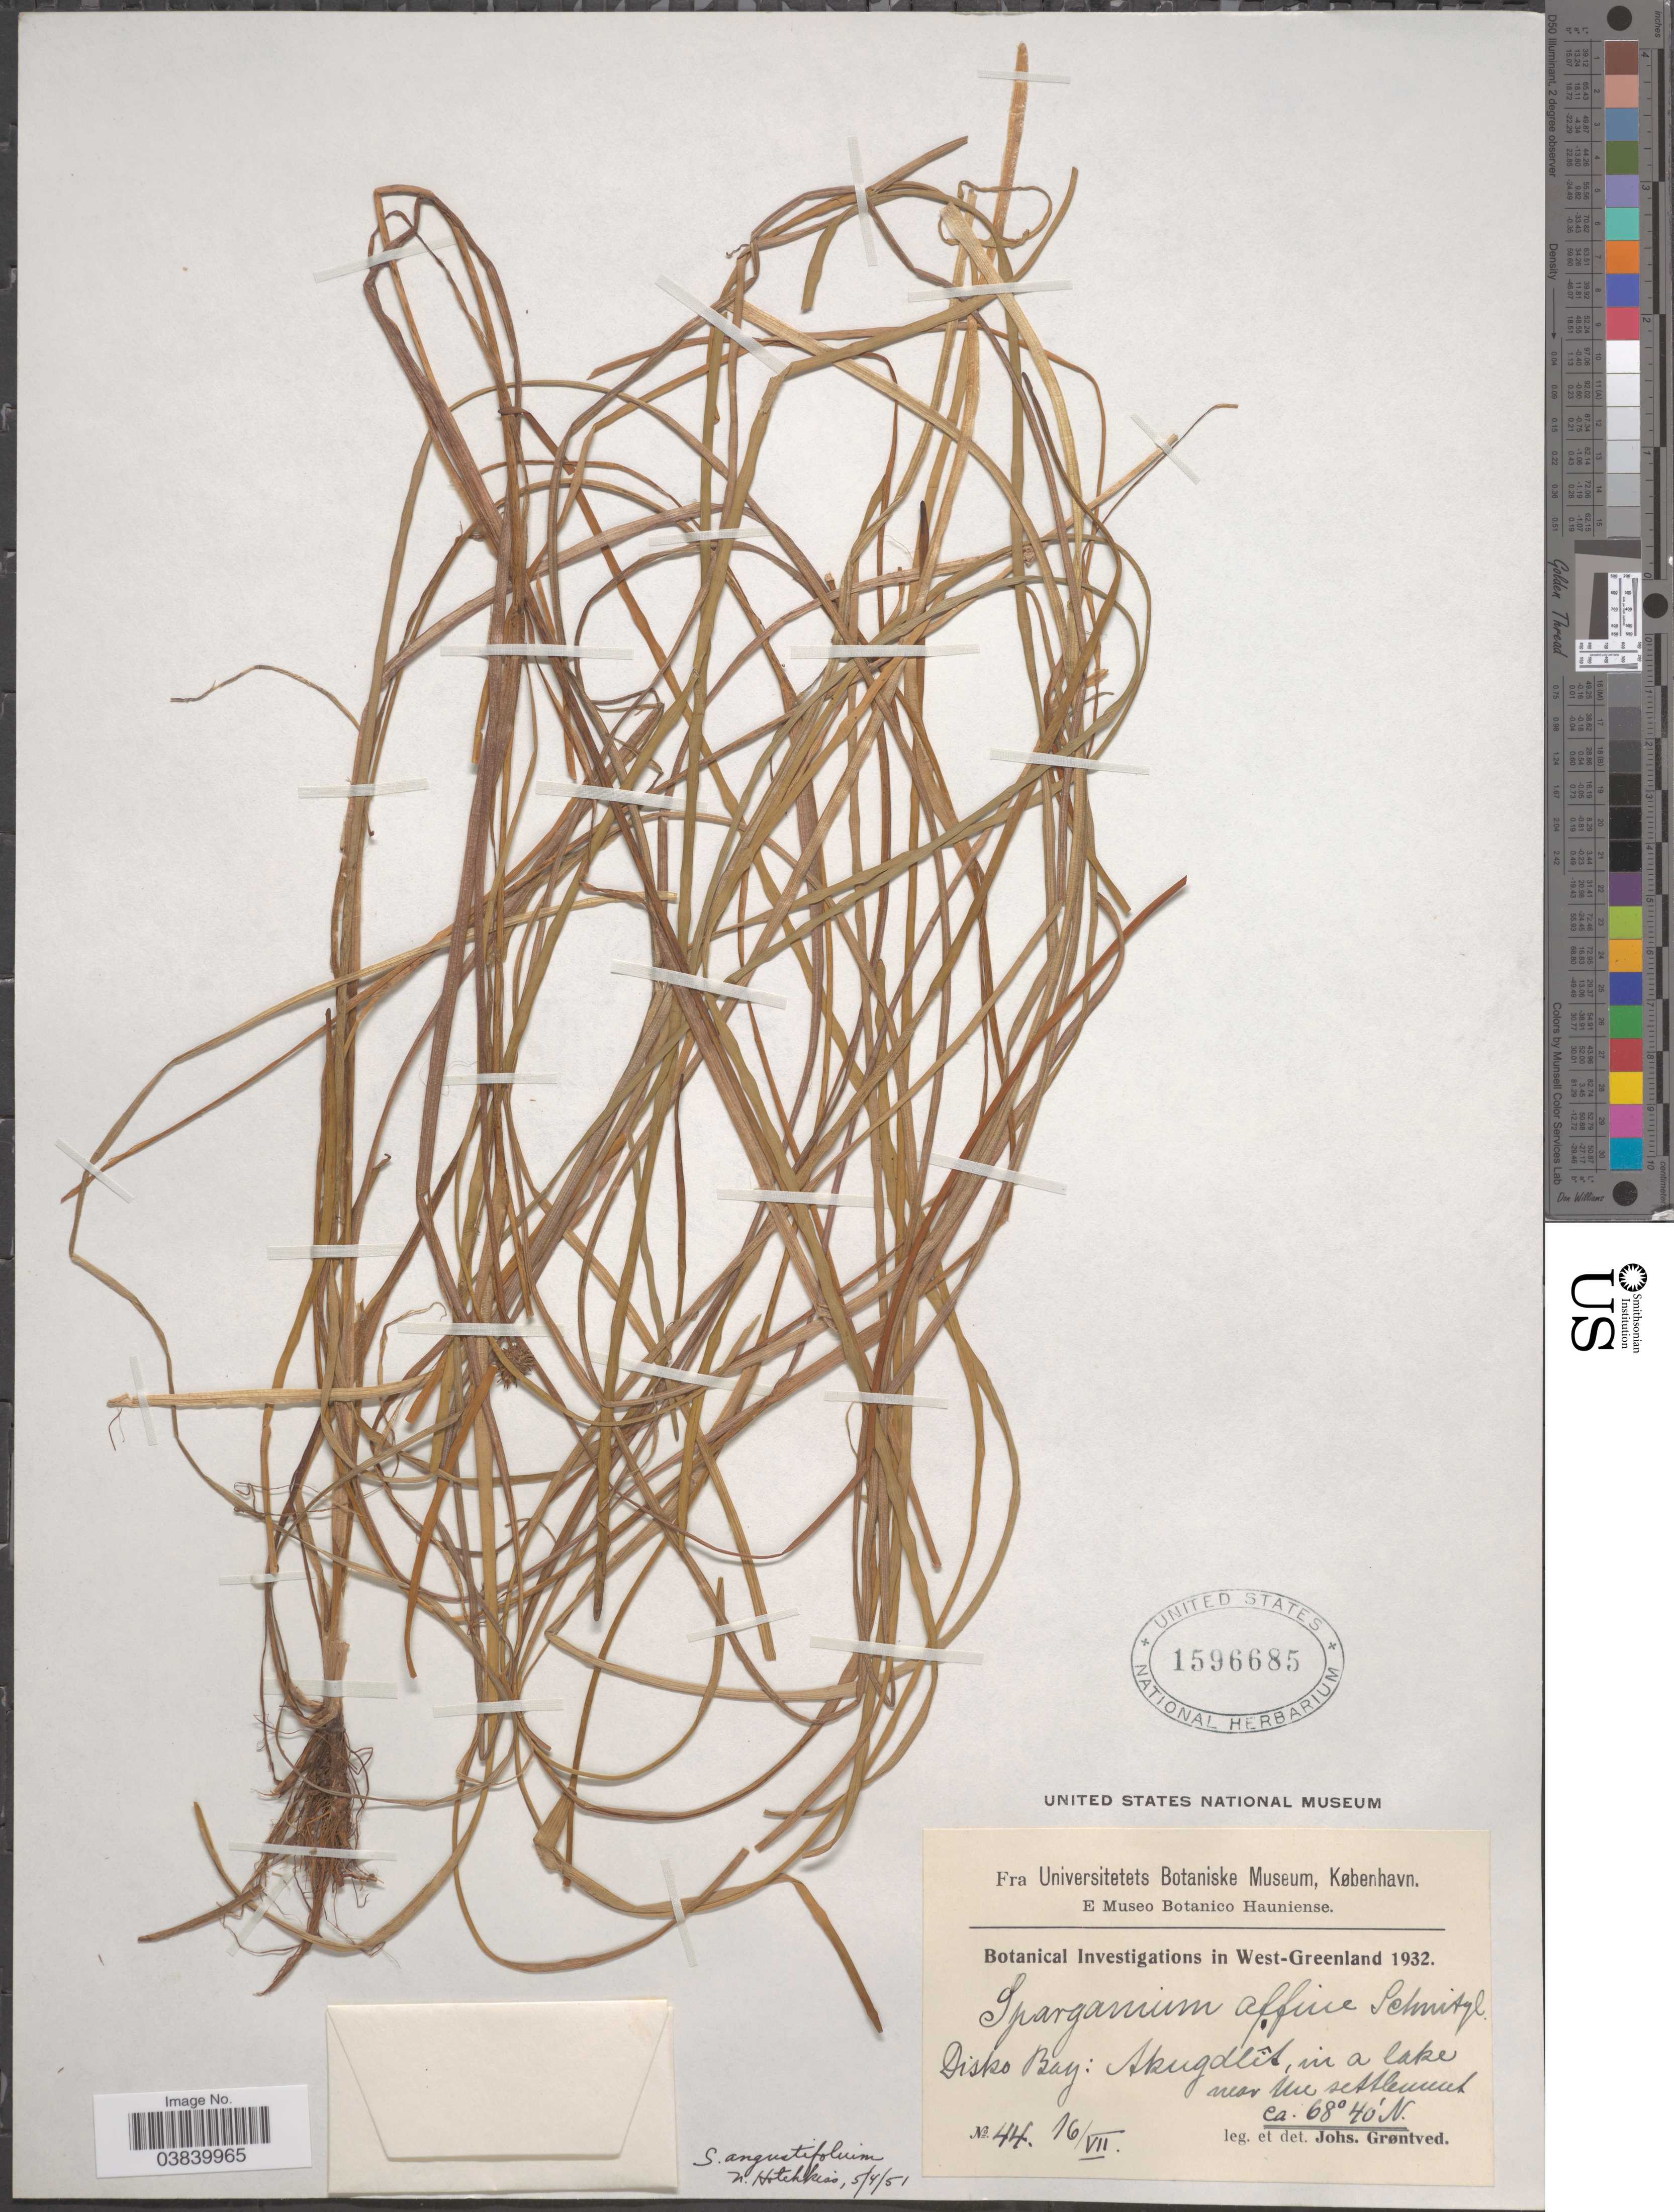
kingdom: Plantae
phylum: Tracheophyta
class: Liliopsida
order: Poales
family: Typhaceae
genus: Sparganium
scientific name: Sparganium angustifolium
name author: Michx.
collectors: J. Grøntved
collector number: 44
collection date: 1932-07-16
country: Greenland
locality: West-Greenland. Disko Bay: Akugdlît in a lake near the settlement.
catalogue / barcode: US 1596685